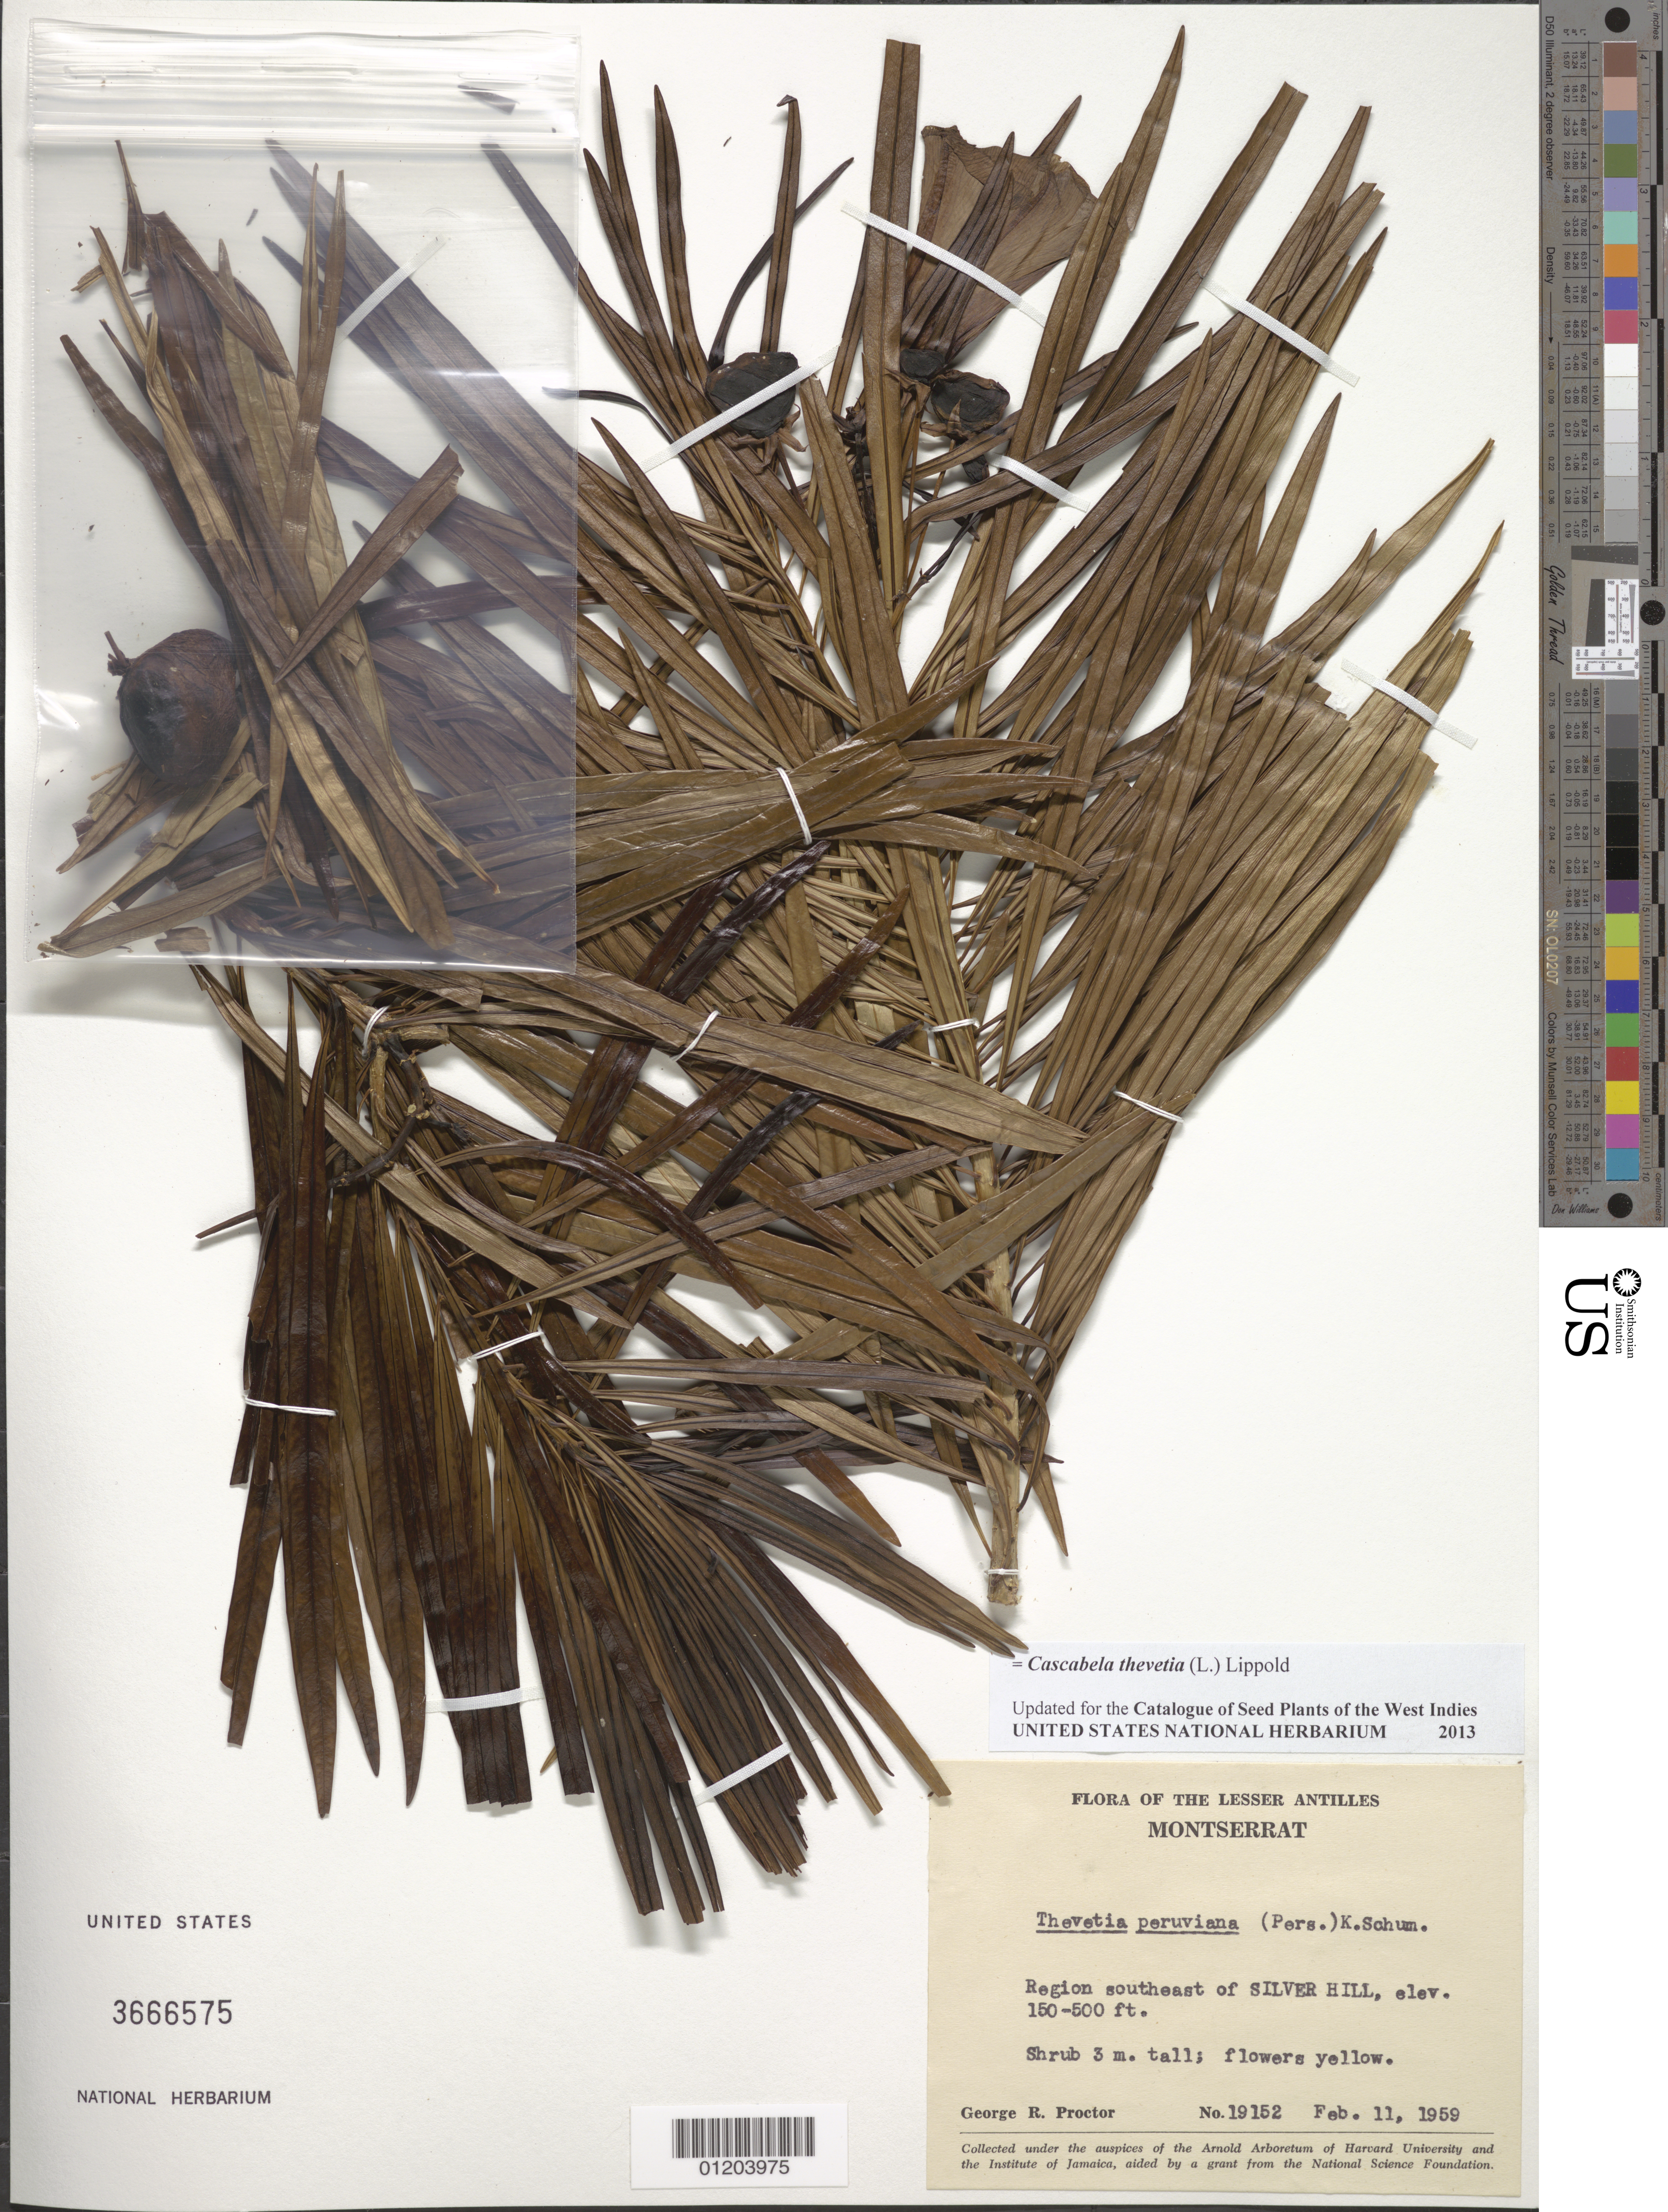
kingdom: Plantae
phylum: Tracheophyta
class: Magnoliopsida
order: Gentianales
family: Apocynaceae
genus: Cascabela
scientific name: Cascabela thevetia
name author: (L.) Lippold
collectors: G. R. Proctor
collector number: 19152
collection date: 1959-02-11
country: Montserrat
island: Montserrat I.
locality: Silver Hill, region SW.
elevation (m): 46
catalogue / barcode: US 3666575